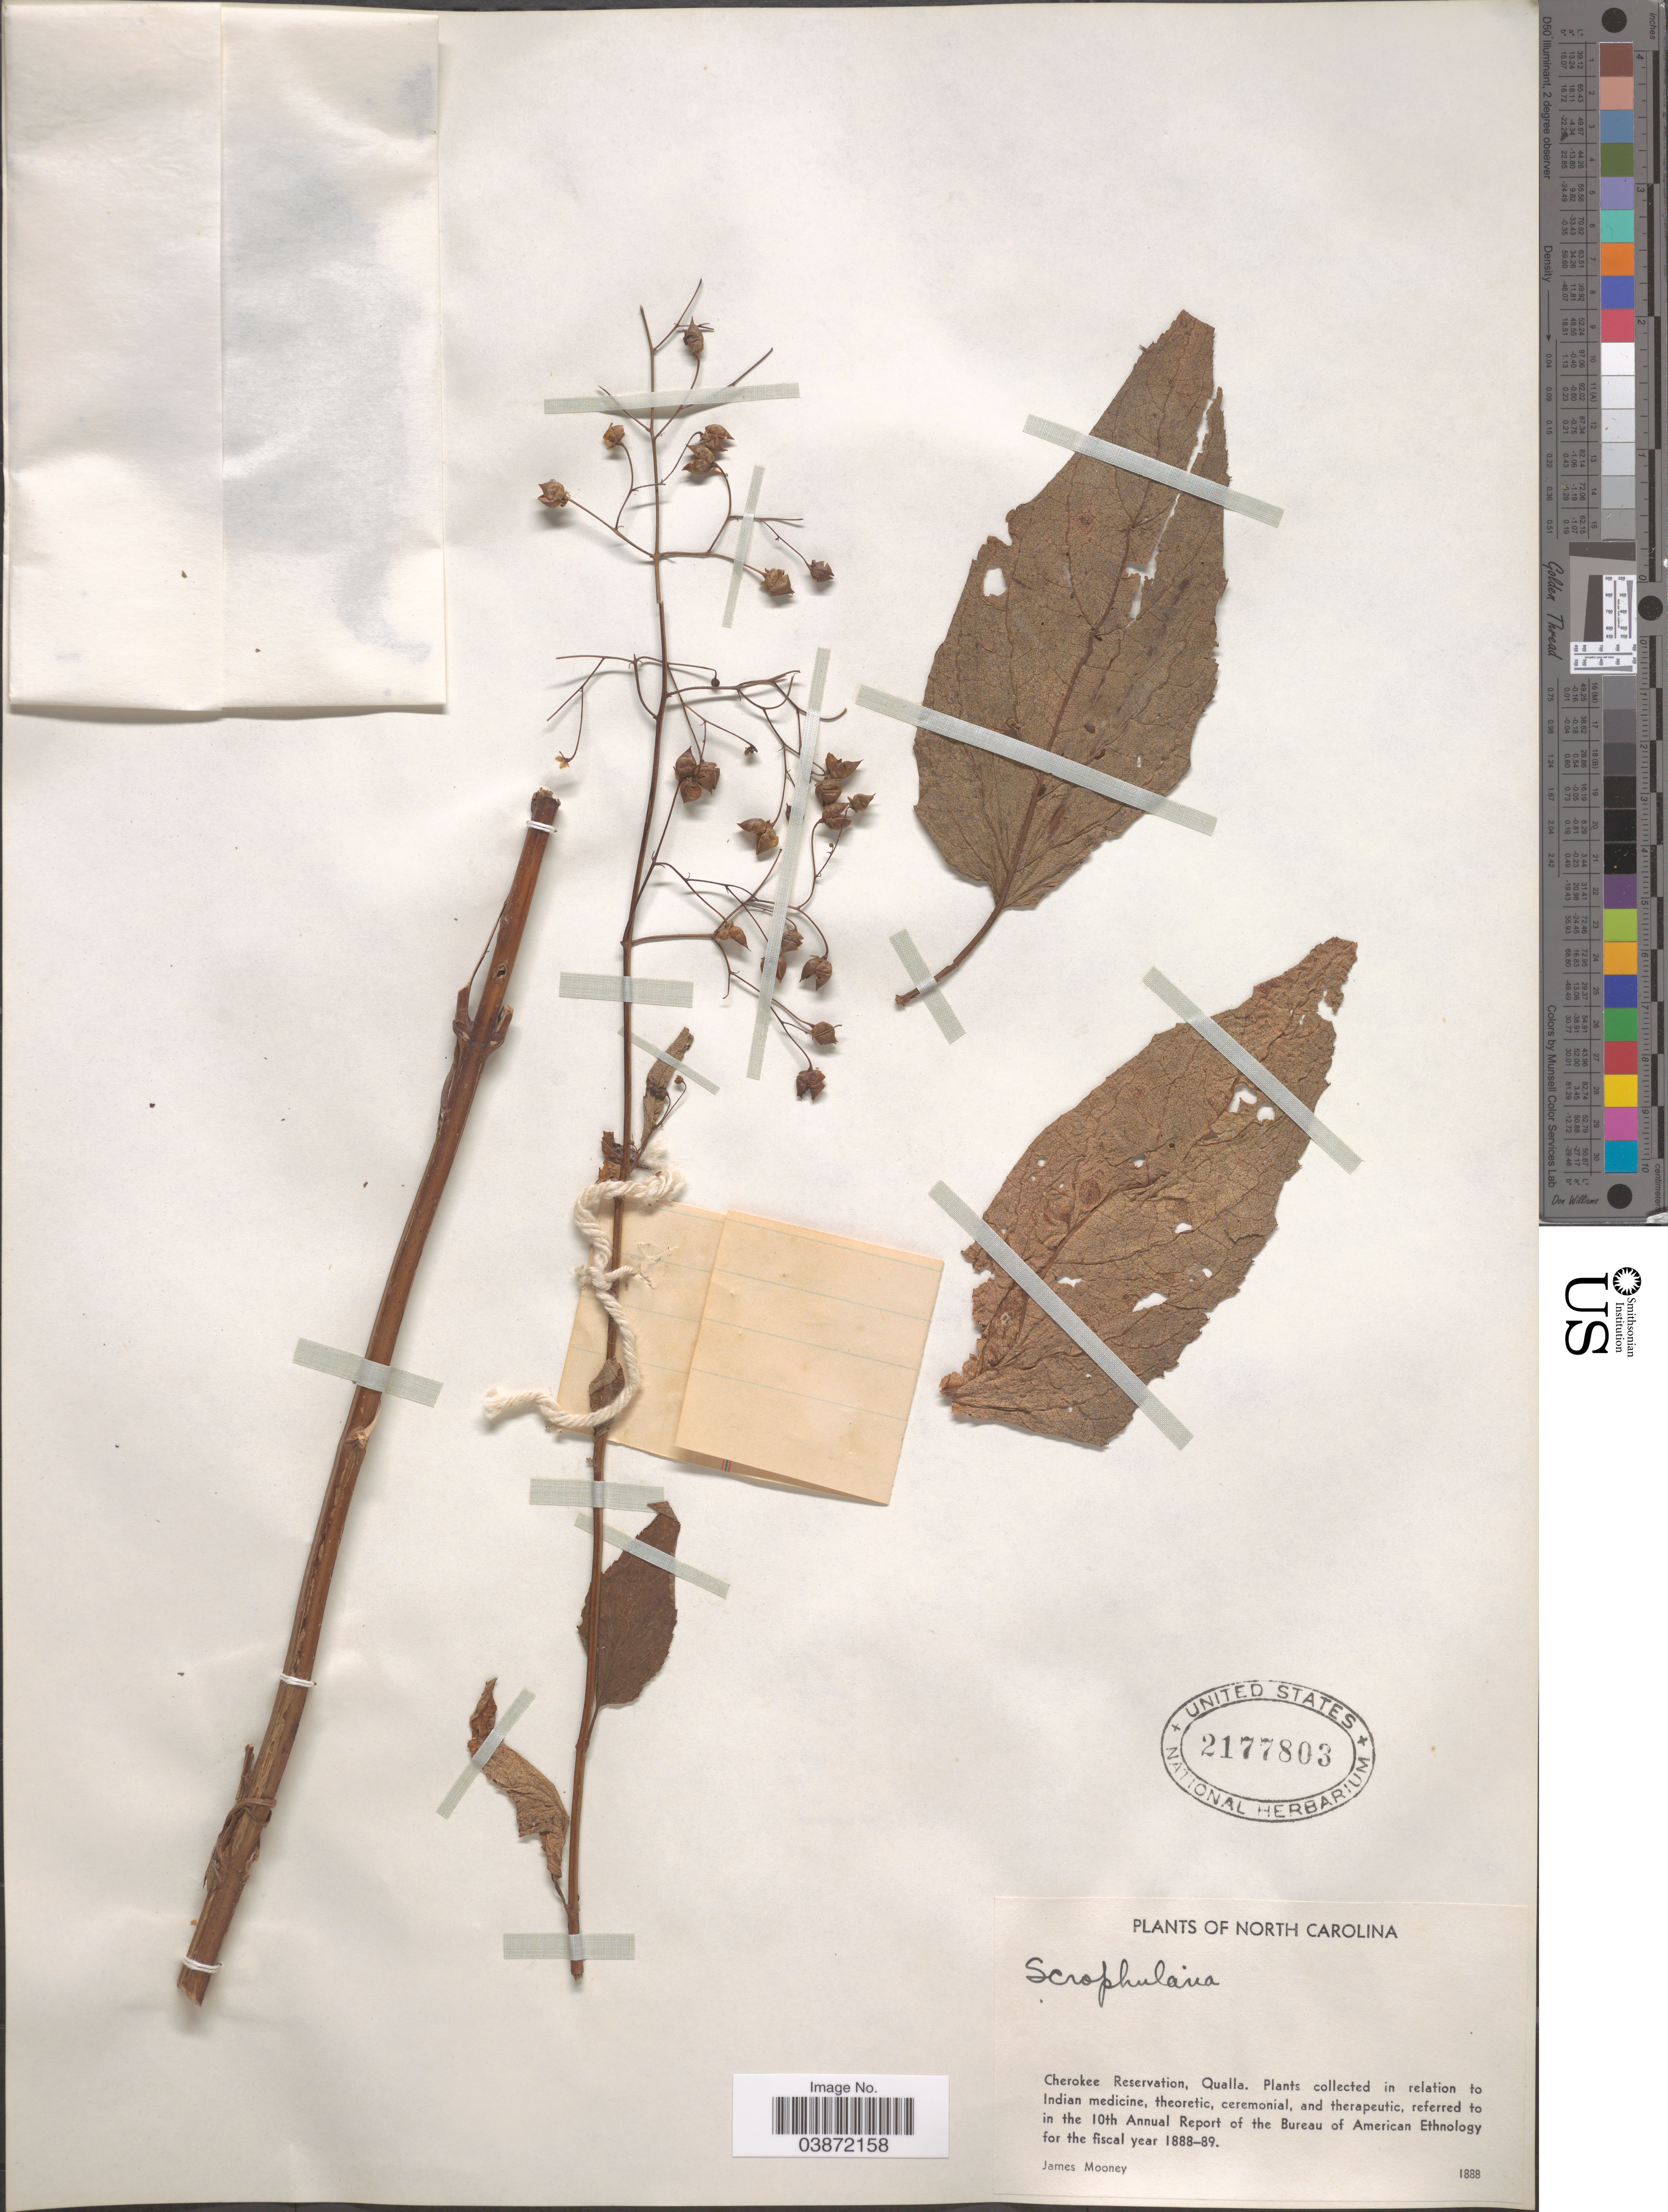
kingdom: Plantae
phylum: Tracheophyta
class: Magnoliopsida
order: Lamiales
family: Scrophulariaceae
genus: Scrophularia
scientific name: Scrophularia sp.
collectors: J. Mooney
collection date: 1888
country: United States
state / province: North Carolina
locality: Cherokee Reservation, Qualla.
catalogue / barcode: US 2177803